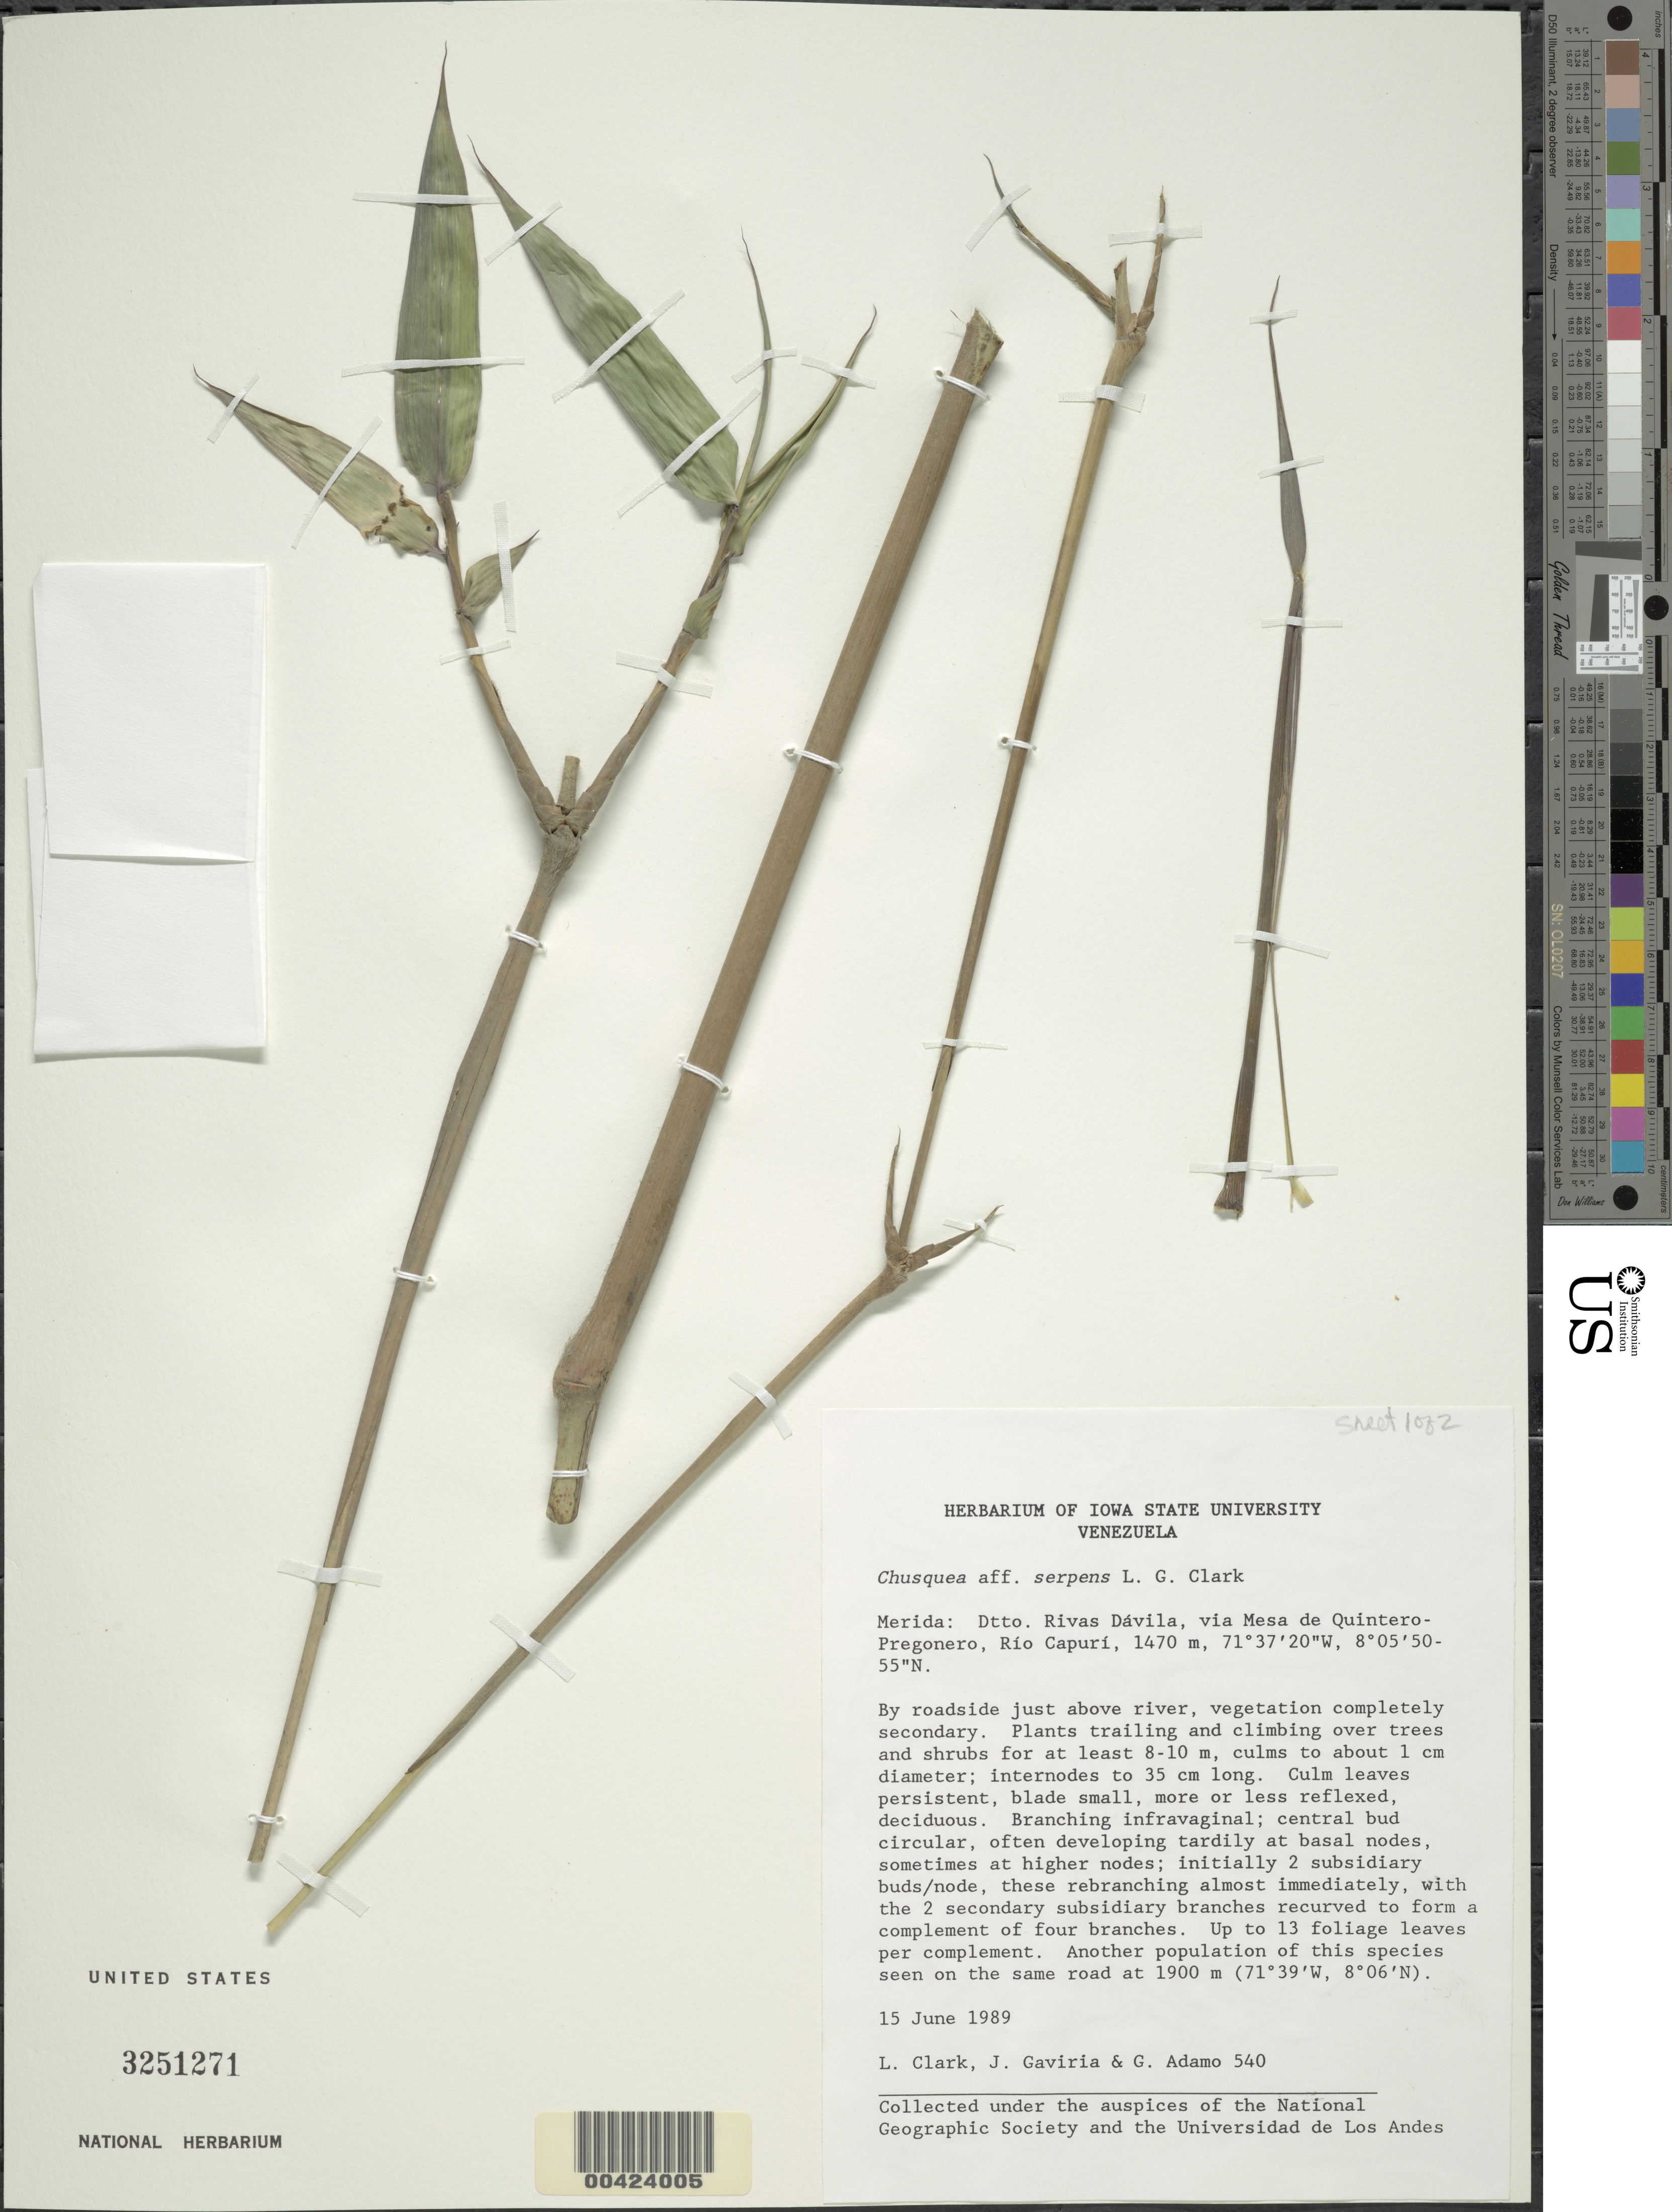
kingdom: Plantae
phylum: Tracheophyta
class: Liliopsida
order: Poales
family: Poaceae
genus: Chusquea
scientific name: Chusquea recurvata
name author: L.G. Clark et al.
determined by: McMurchie, Elizabeth, (UNITED STATES)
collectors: L. G. Clark, J. Gaviria & G. Adamo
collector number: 540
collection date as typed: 15 Jun 1989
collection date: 1989-06-15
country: Venezuela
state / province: Mérida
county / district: Rivas Dávila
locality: Rio capuri; via mesa de quintero - pregonero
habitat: By roadside just above river, vegetation completely secondary.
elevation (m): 1470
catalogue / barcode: US 3251271